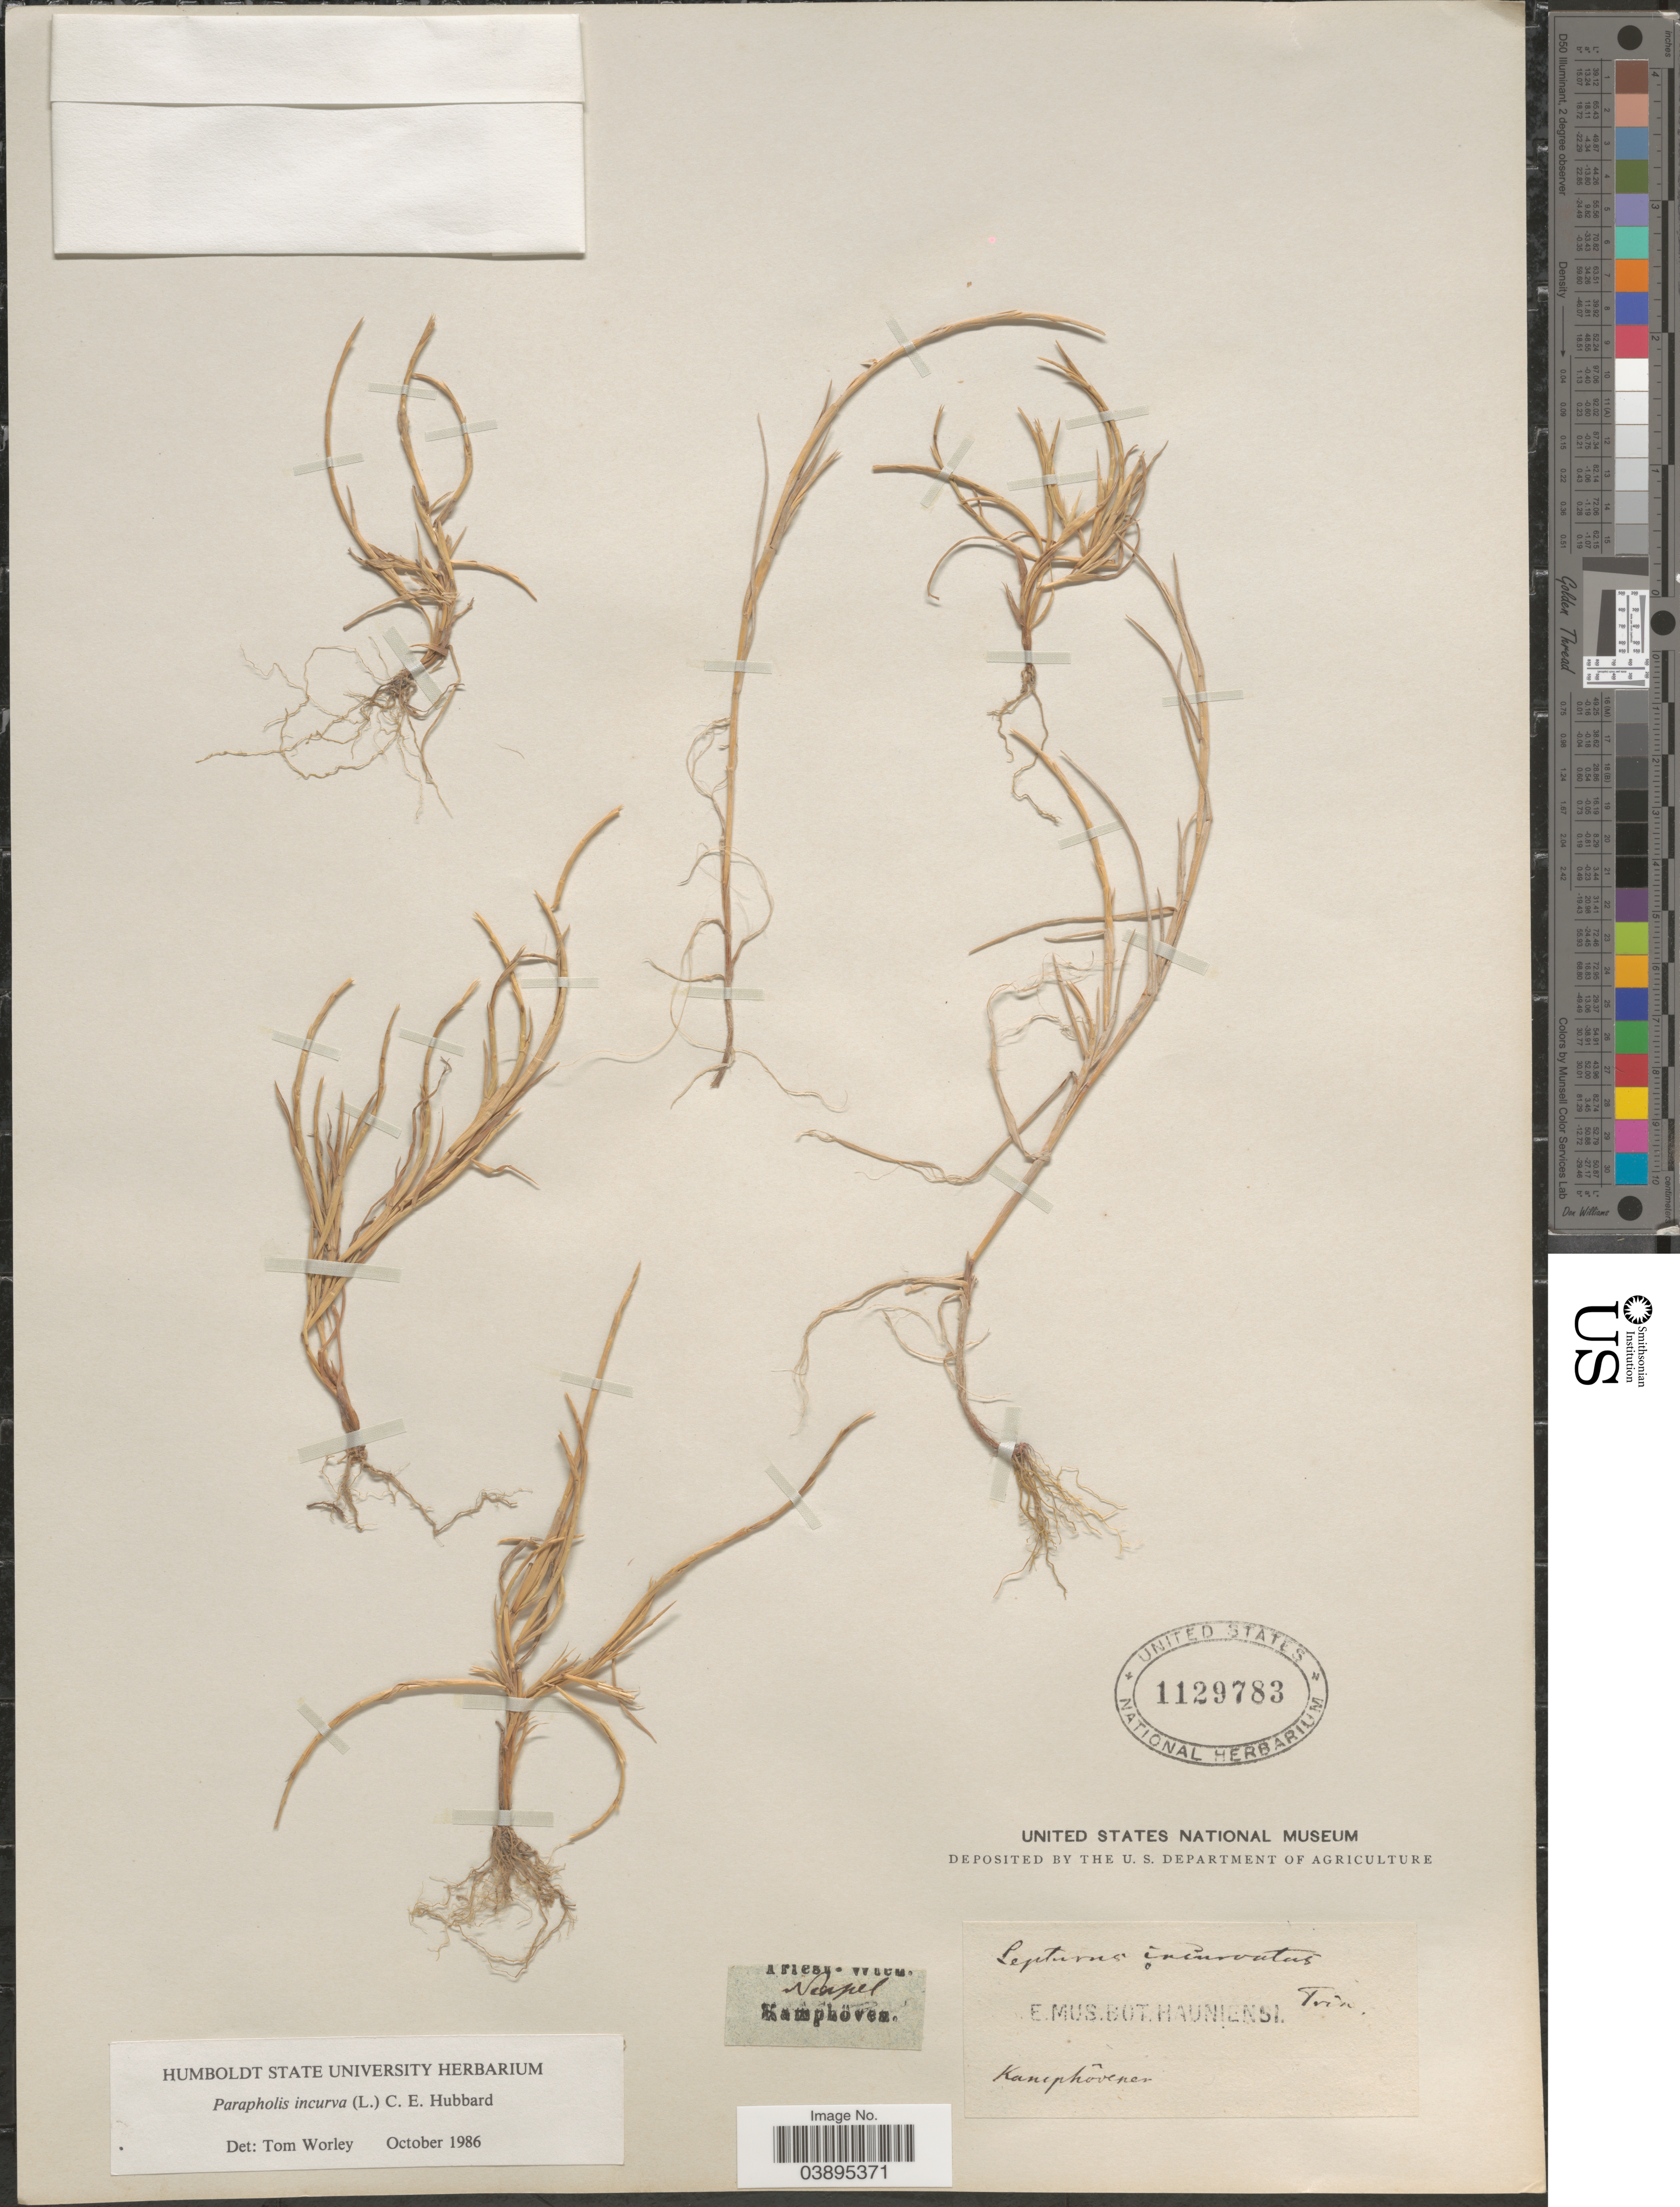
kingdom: Plantae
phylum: Tracheophyta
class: Liliopsida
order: Poales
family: Poaceae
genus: Parapholis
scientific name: Parapholis incurva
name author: (L.) C.E. Hubb.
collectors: Kamphöven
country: Italy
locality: Neapel.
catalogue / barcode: US 1129783